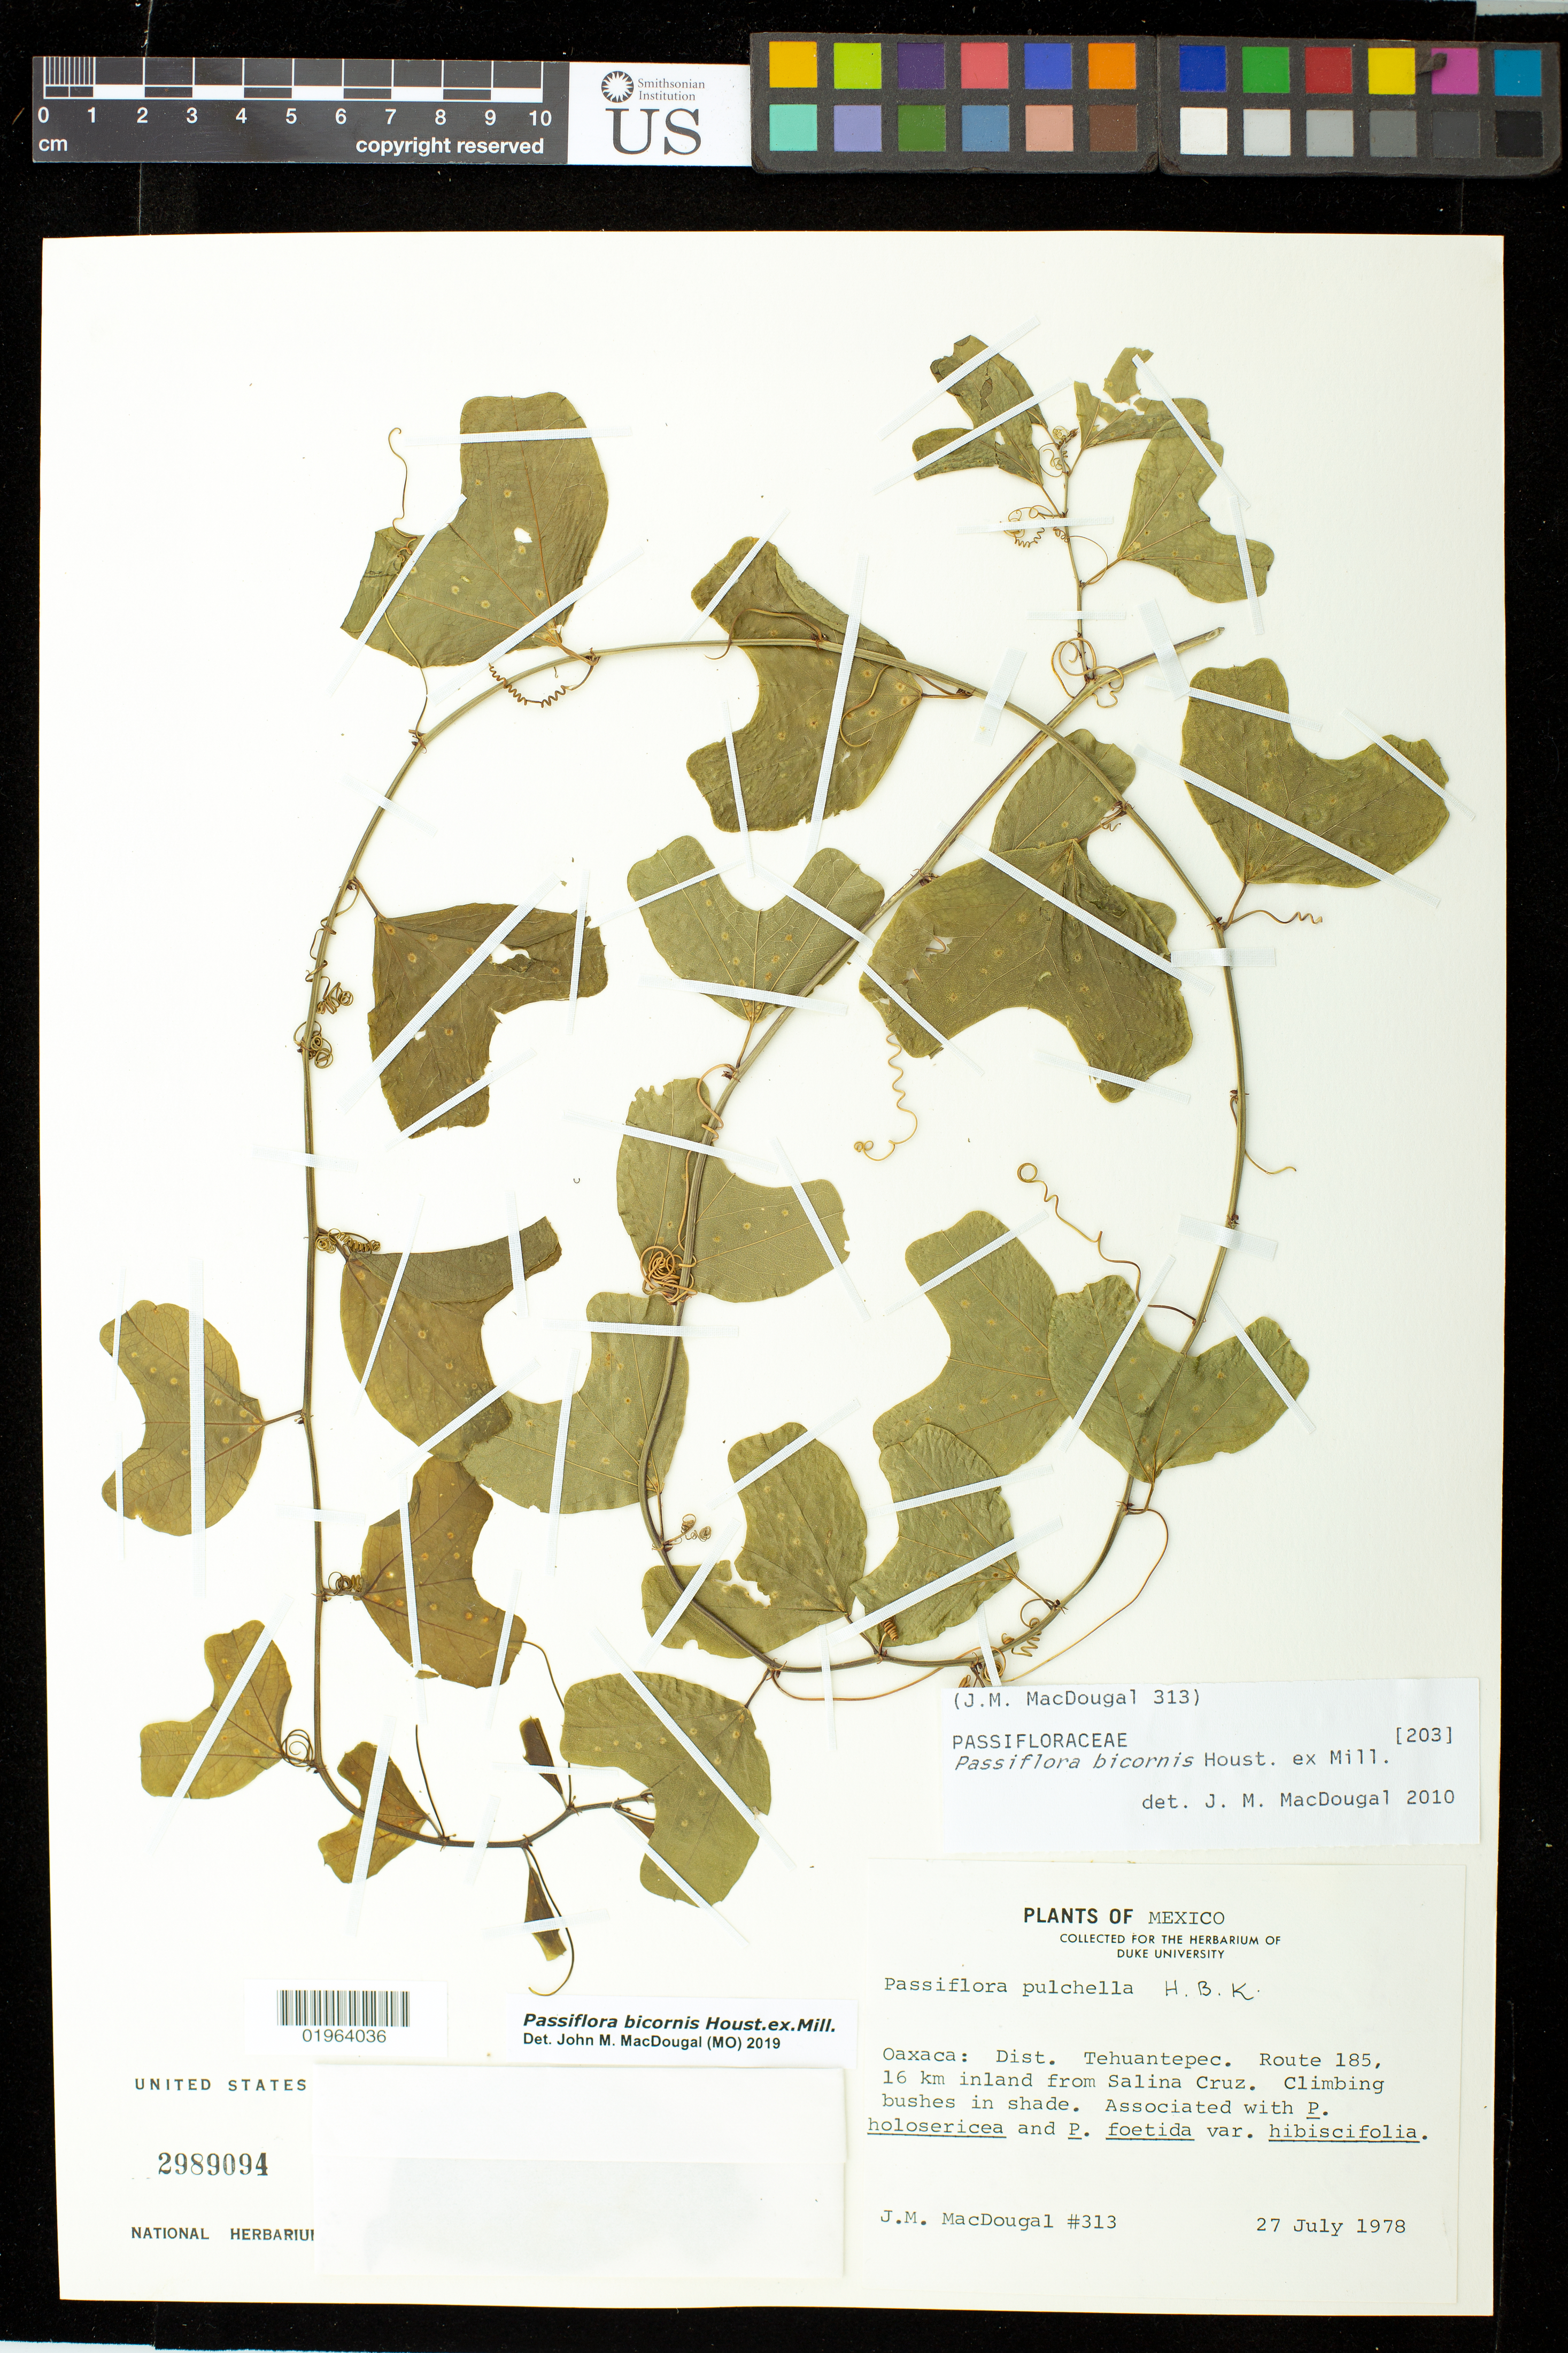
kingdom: Plantae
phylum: Tracheophyta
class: Magnoliopsida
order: Malpighiales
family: Passifloraceae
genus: Passiflora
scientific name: Passiflora bicornis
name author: Houst. ex Mill.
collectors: J. M. MacDougal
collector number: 313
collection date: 1978-07-27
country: Mexico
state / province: Oaxaca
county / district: Tehuantepec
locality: Route 185, 16 km inland from Salina Cruz.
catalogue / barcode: US 2989094